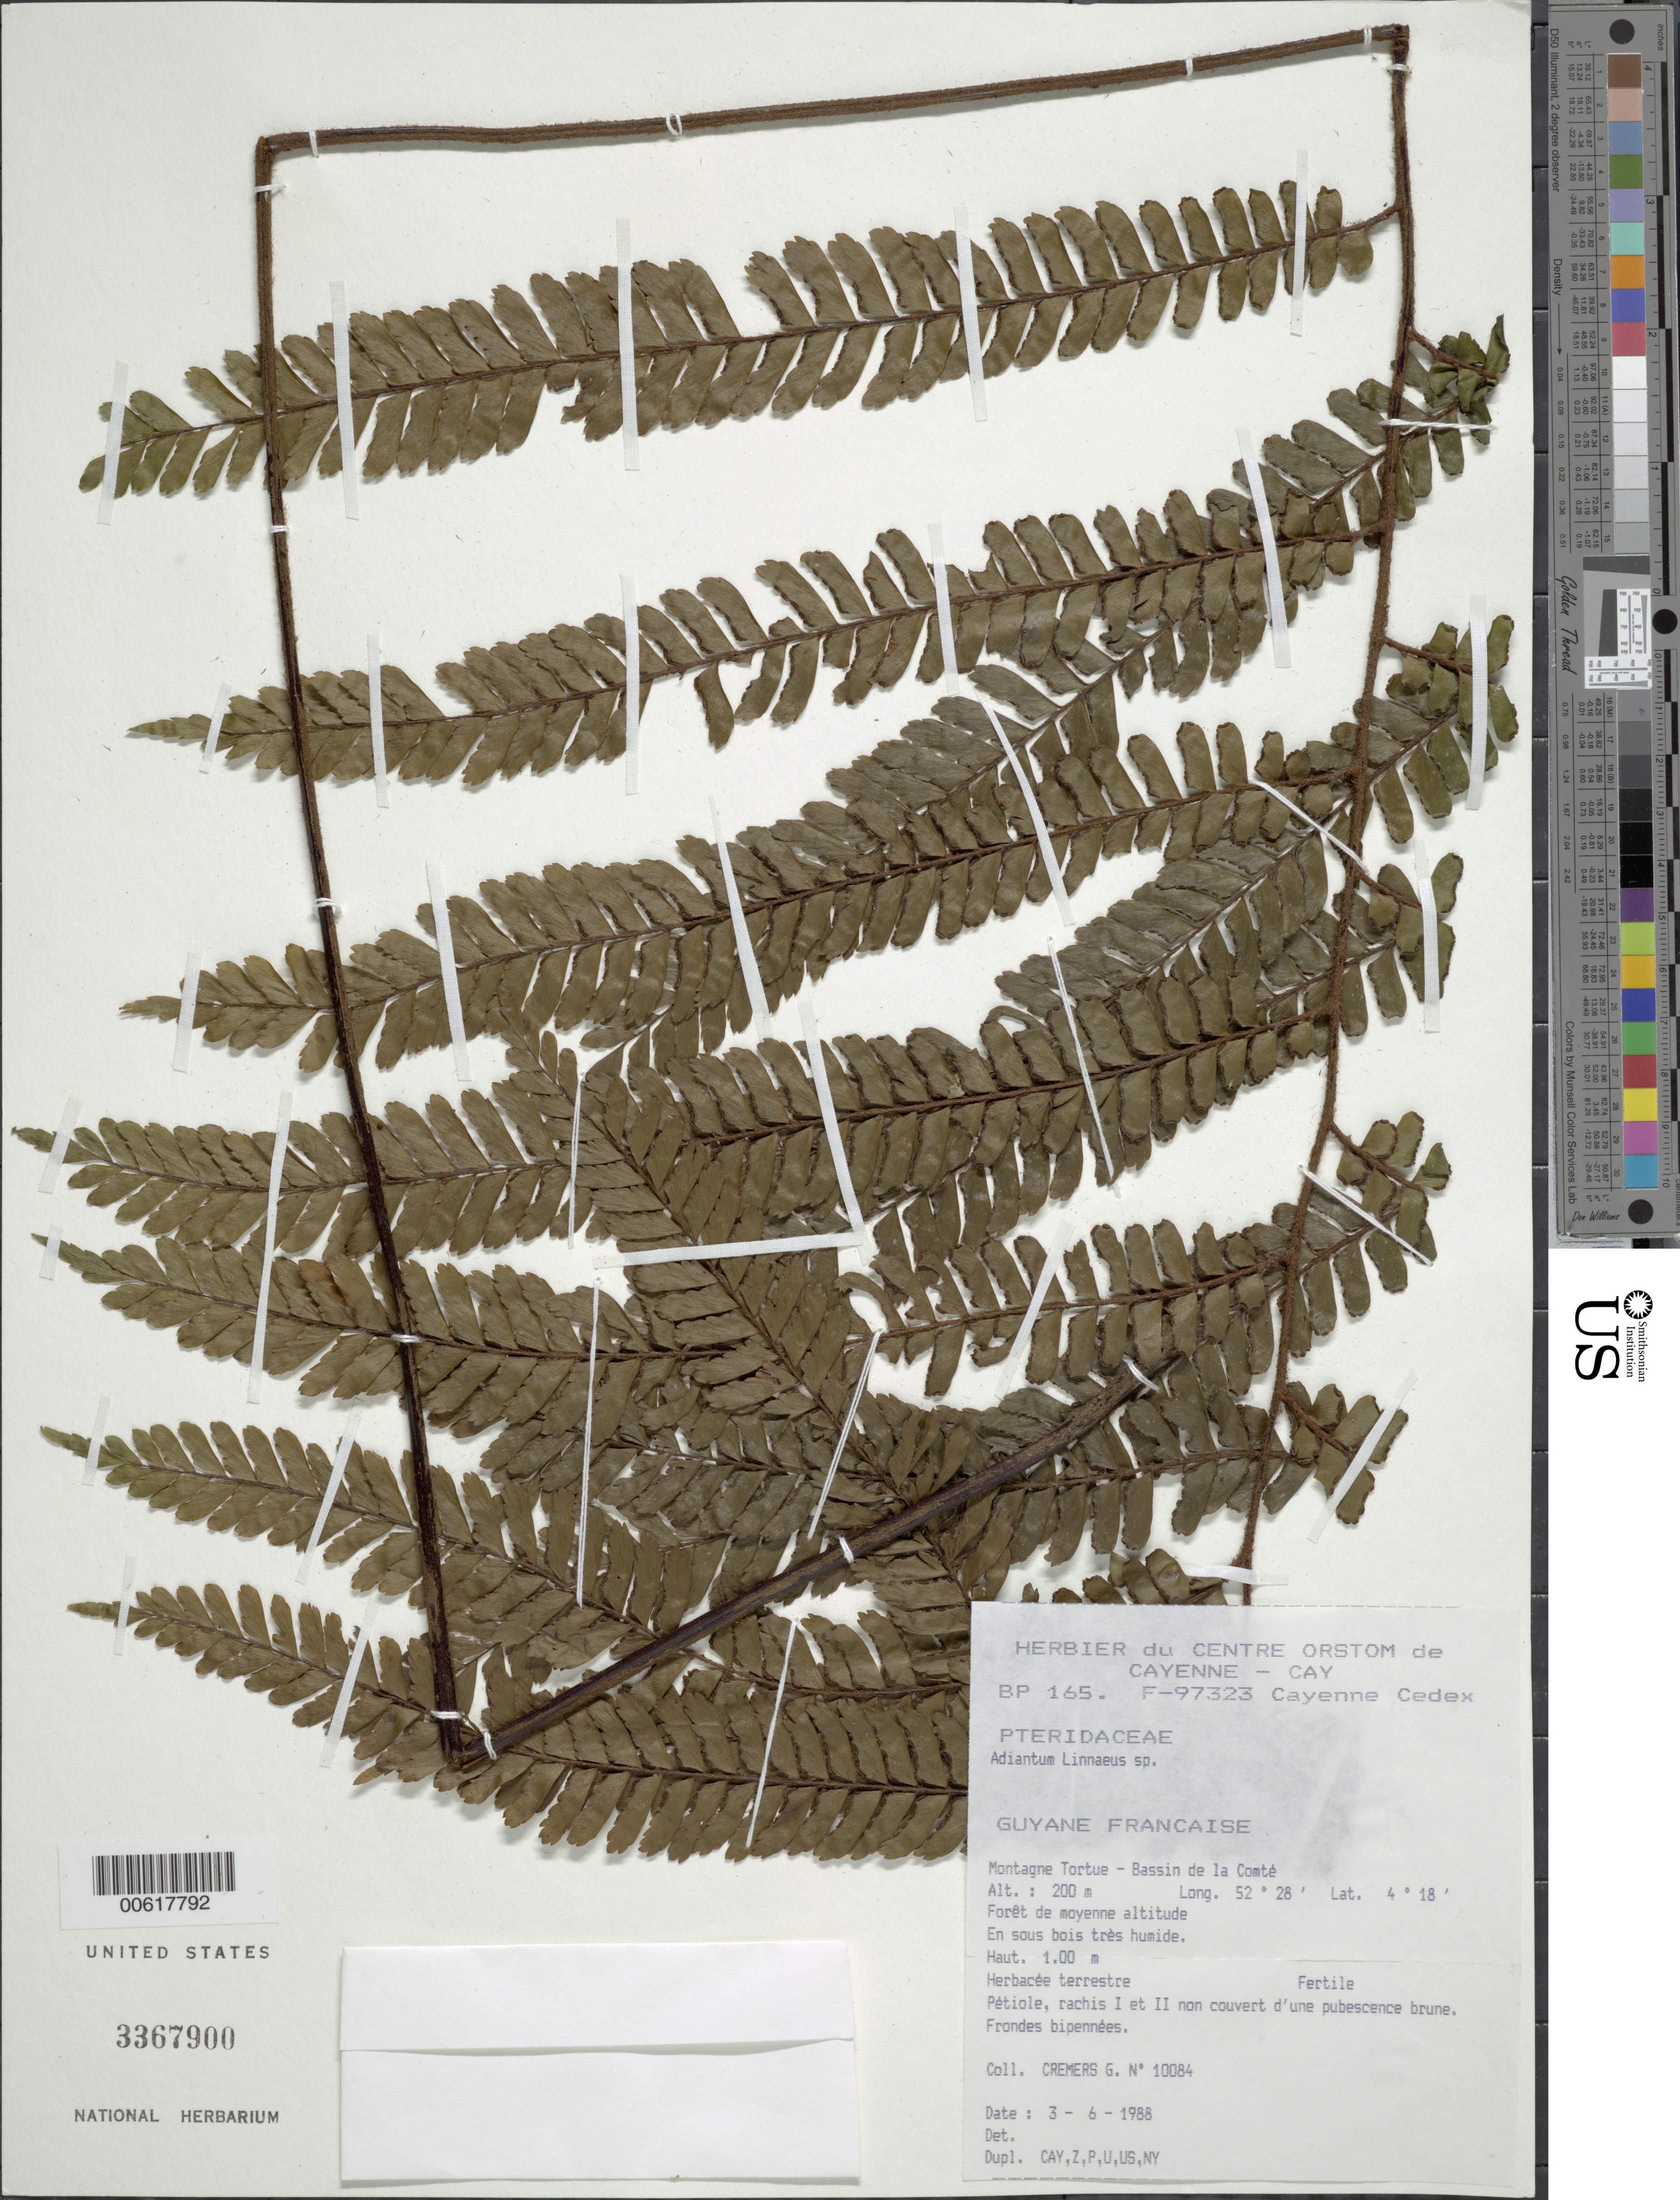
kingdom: Plantae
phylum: Tracheophyta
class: Polypodiopsida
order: Polypodiales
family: Pteridaceae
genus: Adiantum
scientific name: Adiantum sp.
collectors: G. Cremers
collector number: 10084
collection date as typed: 3-Jun-88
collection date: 1988-06-03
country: French Guiana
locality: Montagne Tortue, Bassin de la Comte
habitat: Foret de moyenne altitude, en sous bois tres humide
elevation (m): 200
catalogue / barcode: US 3367900